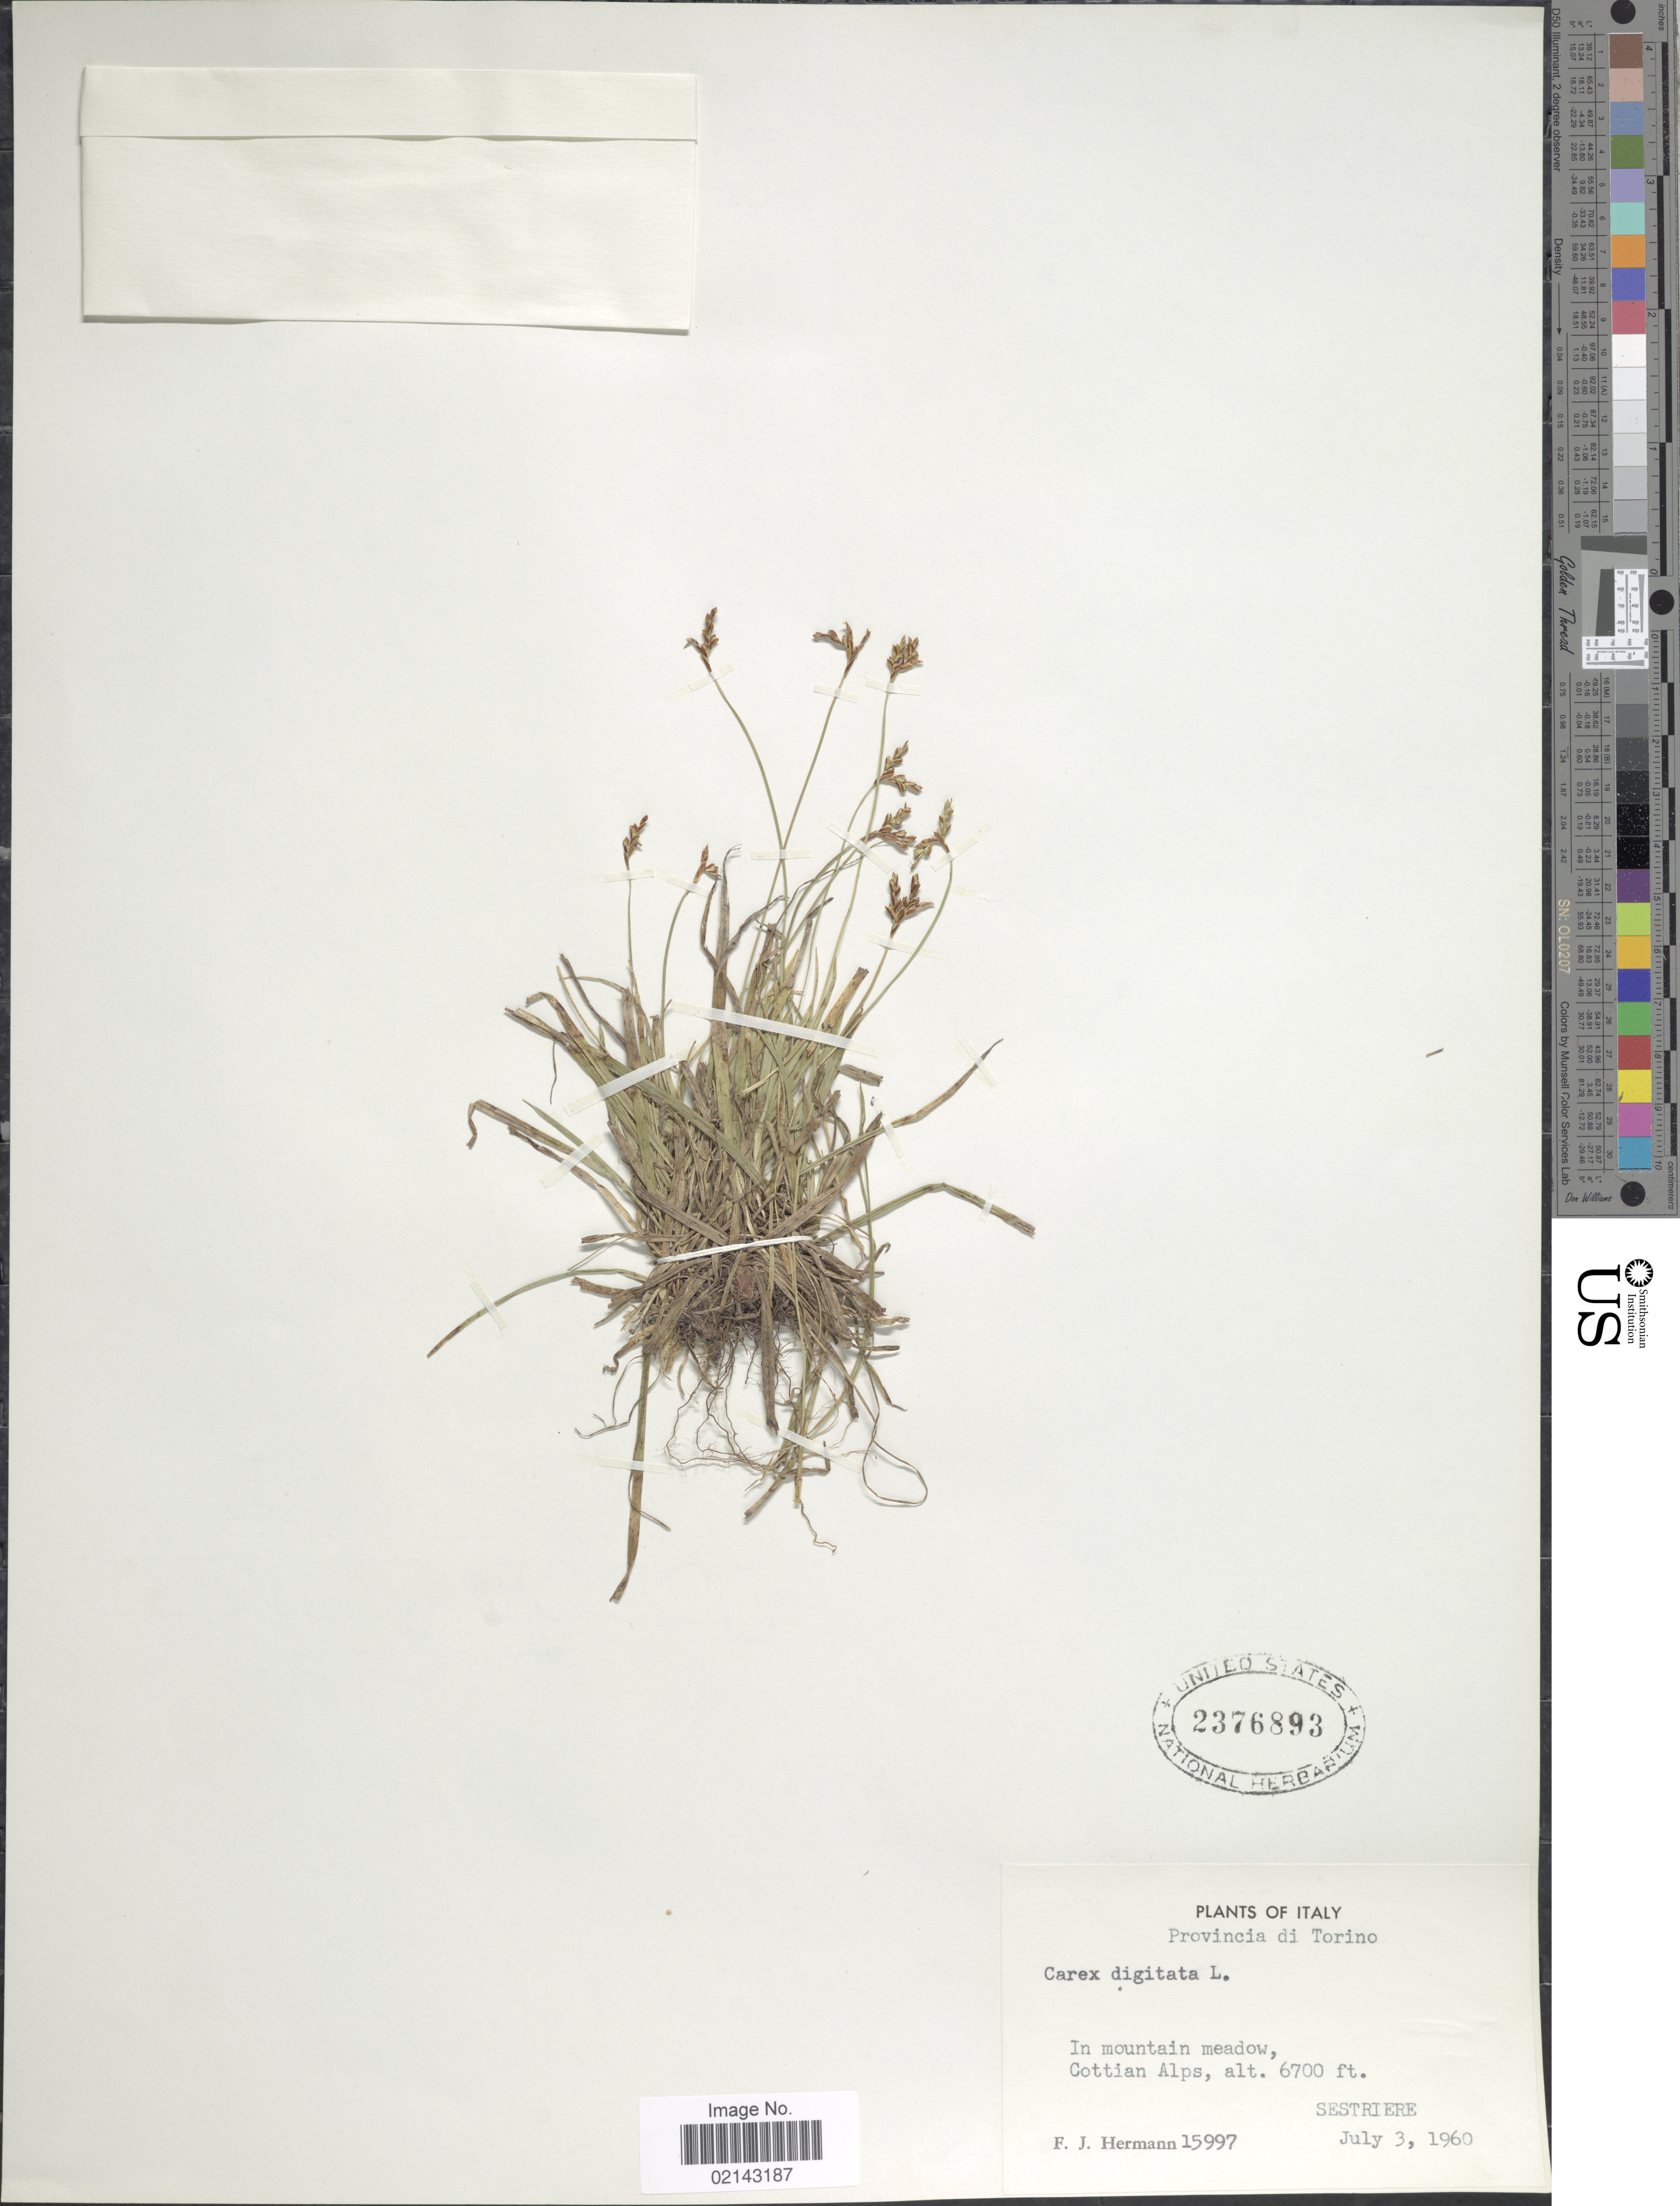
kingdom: Plantae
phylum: Tracheophyta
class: Liliopsida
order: Poales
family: Cyperaceae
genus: Carex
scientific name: Carex digitata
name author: L.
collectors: F. J. Hermann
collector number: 15997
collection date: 1960-07-03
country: Italy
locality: Provincia di Torino. In mountain meadow, Cottian Alps. Sestriere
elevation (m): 2042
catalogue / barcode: US 2376893